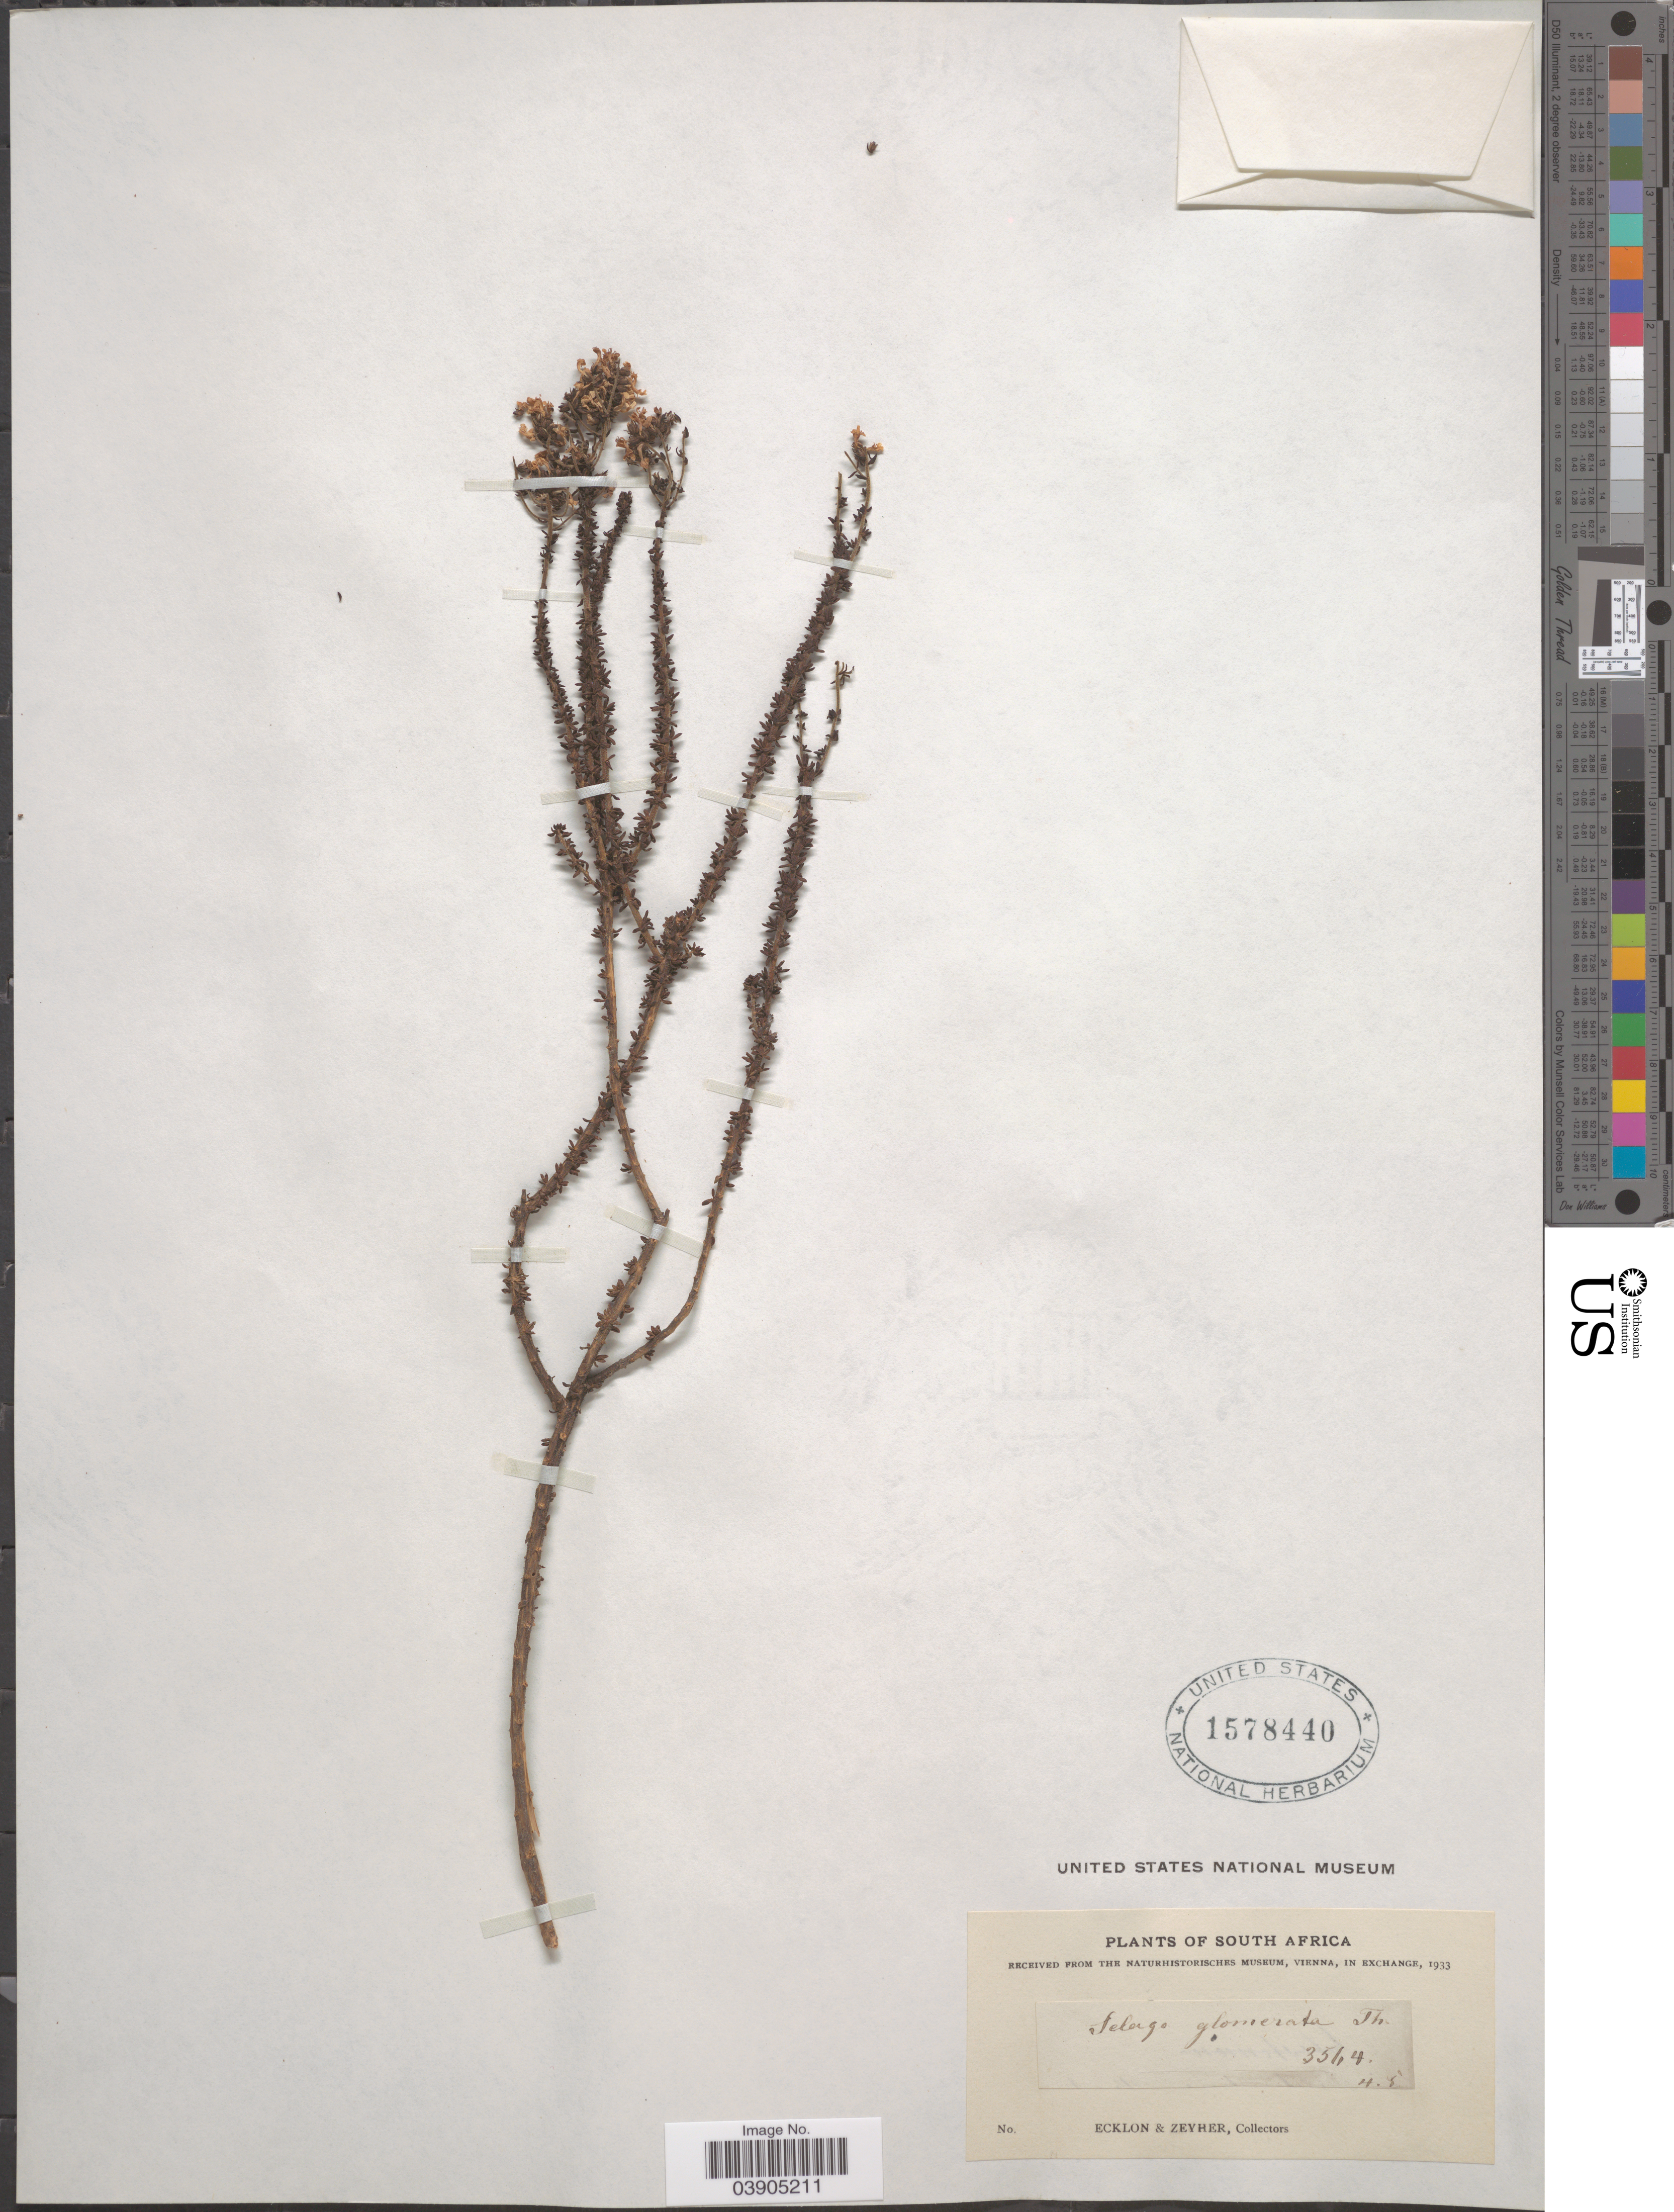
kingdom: Plantae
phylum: Tracheophyta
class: Magnoliopsida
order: Lamiales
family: Scrophulariaceae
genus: Selago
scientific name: Selago glomerata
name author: Thunb.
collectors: -. Ecklon & -. Zeyher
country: South Africa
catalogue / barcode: US 1578440